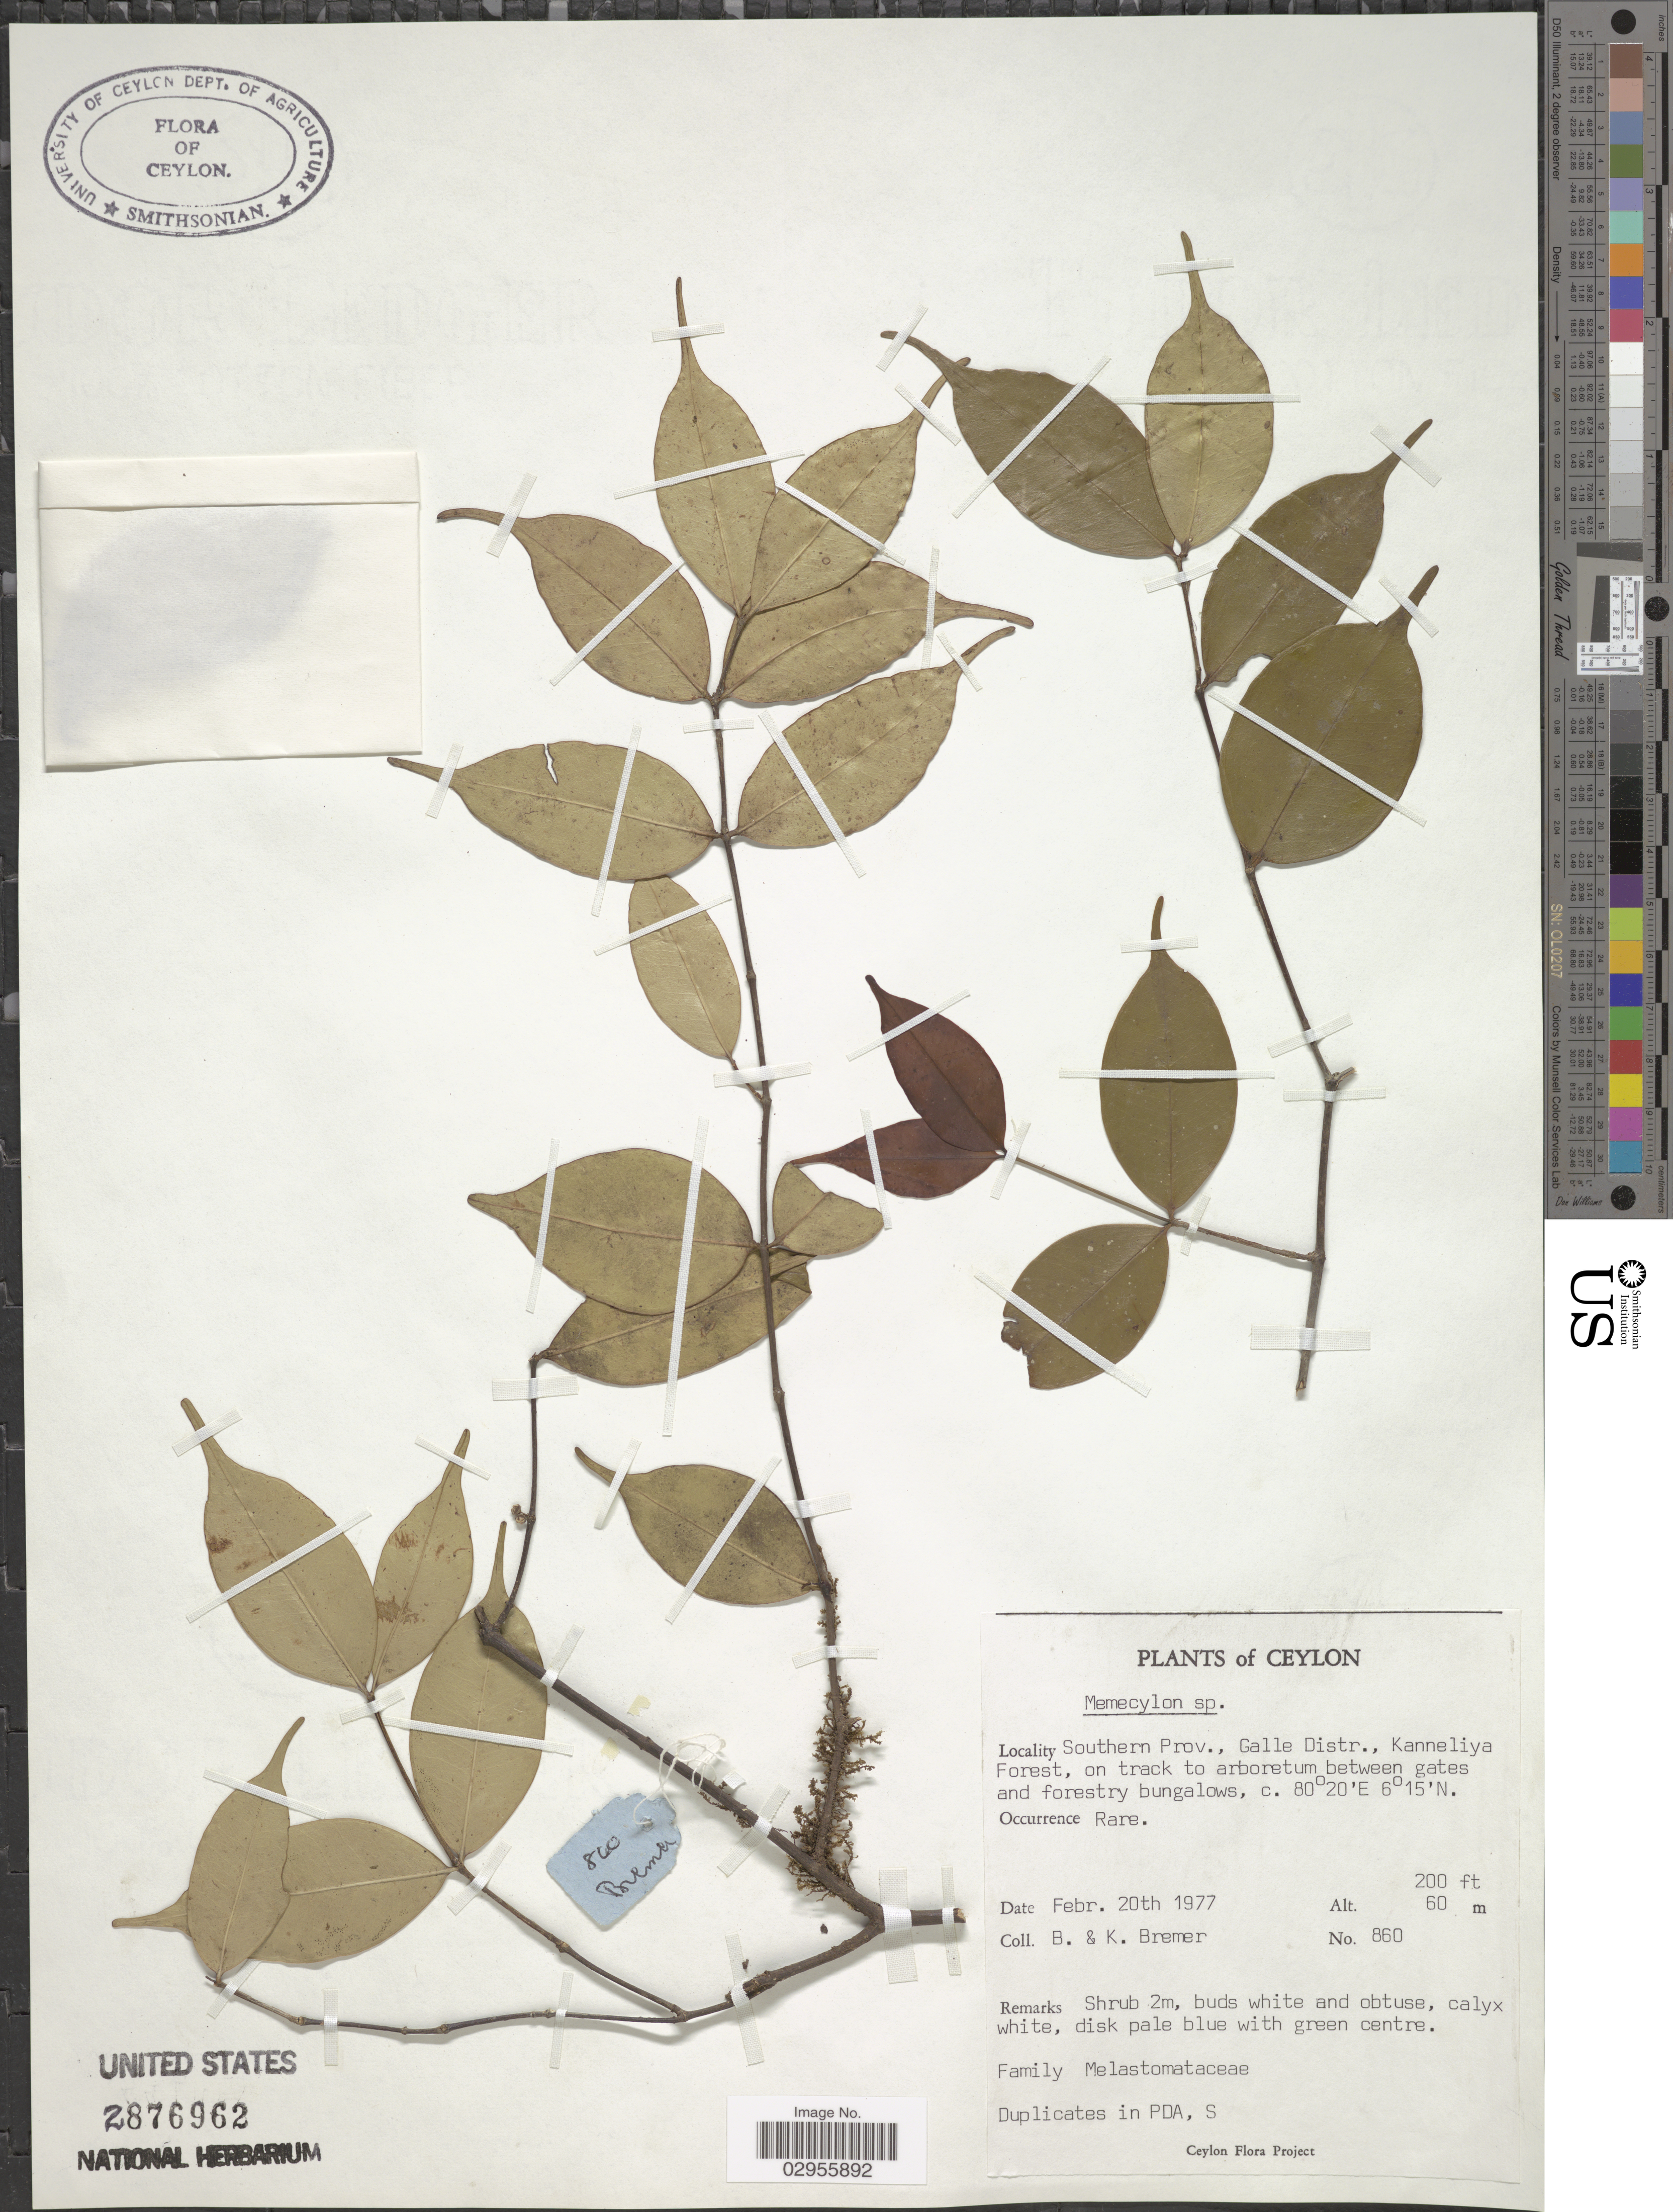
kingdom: Plantae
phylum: Tracheophyta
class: Magnoliopsida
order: Myrtales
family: Melastomataceae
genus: Memecylon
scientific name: Memecylon sp.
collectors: B. Bremer & K. Bremer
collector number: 860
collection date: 1977-02-20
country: Sri Lanka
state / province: Southern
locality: Ceylon. Galle Distr., Kanneliya Forest, on track to arboretum between gates and forestry bungalows.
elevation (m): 61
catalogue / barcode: US 2876962